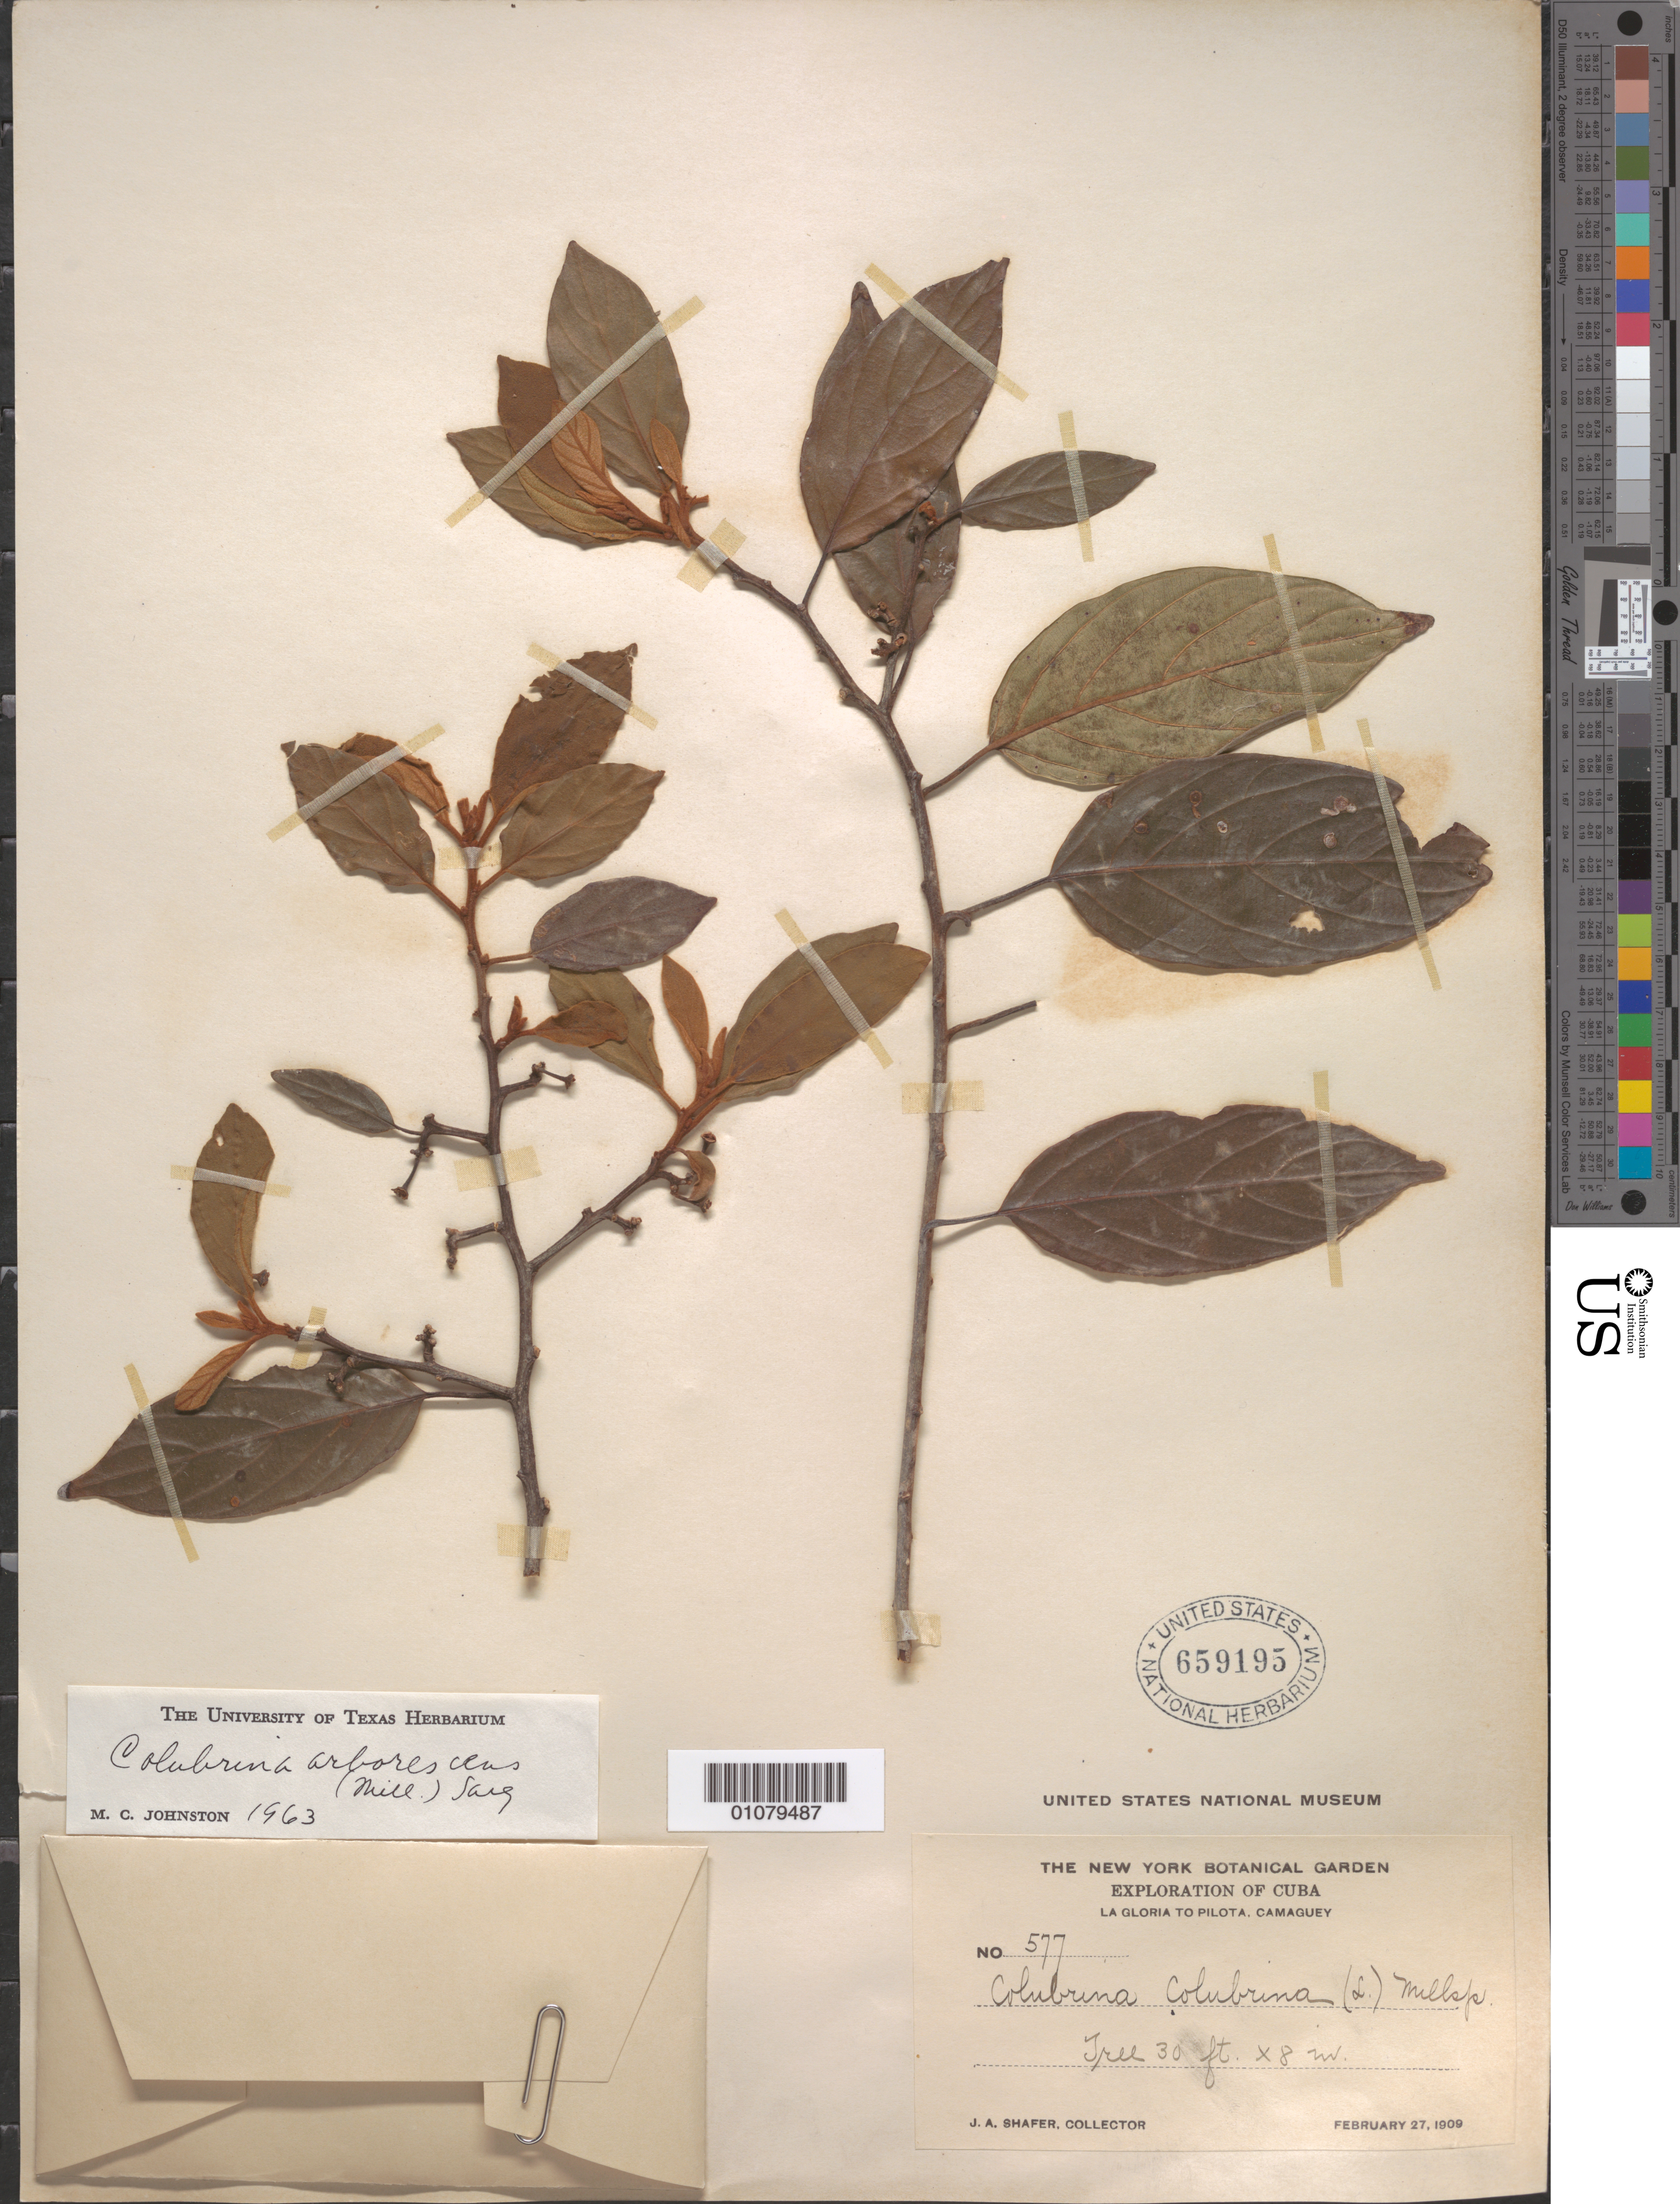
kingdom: Plantae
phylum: Tracheophyta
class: Magnoliopsida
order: Rosales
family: Rhamnaceae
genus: Colubrina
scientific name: Colubrina arborescens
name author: (Mill.) Sarg.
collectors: J. A. Shafer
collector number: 577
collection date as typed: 27 Feb 1909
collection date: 1909-02-27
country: Cuba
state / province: Camagüey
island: Cuba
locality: La Gloria to Pilota, Camaguey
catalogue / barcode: US 659195